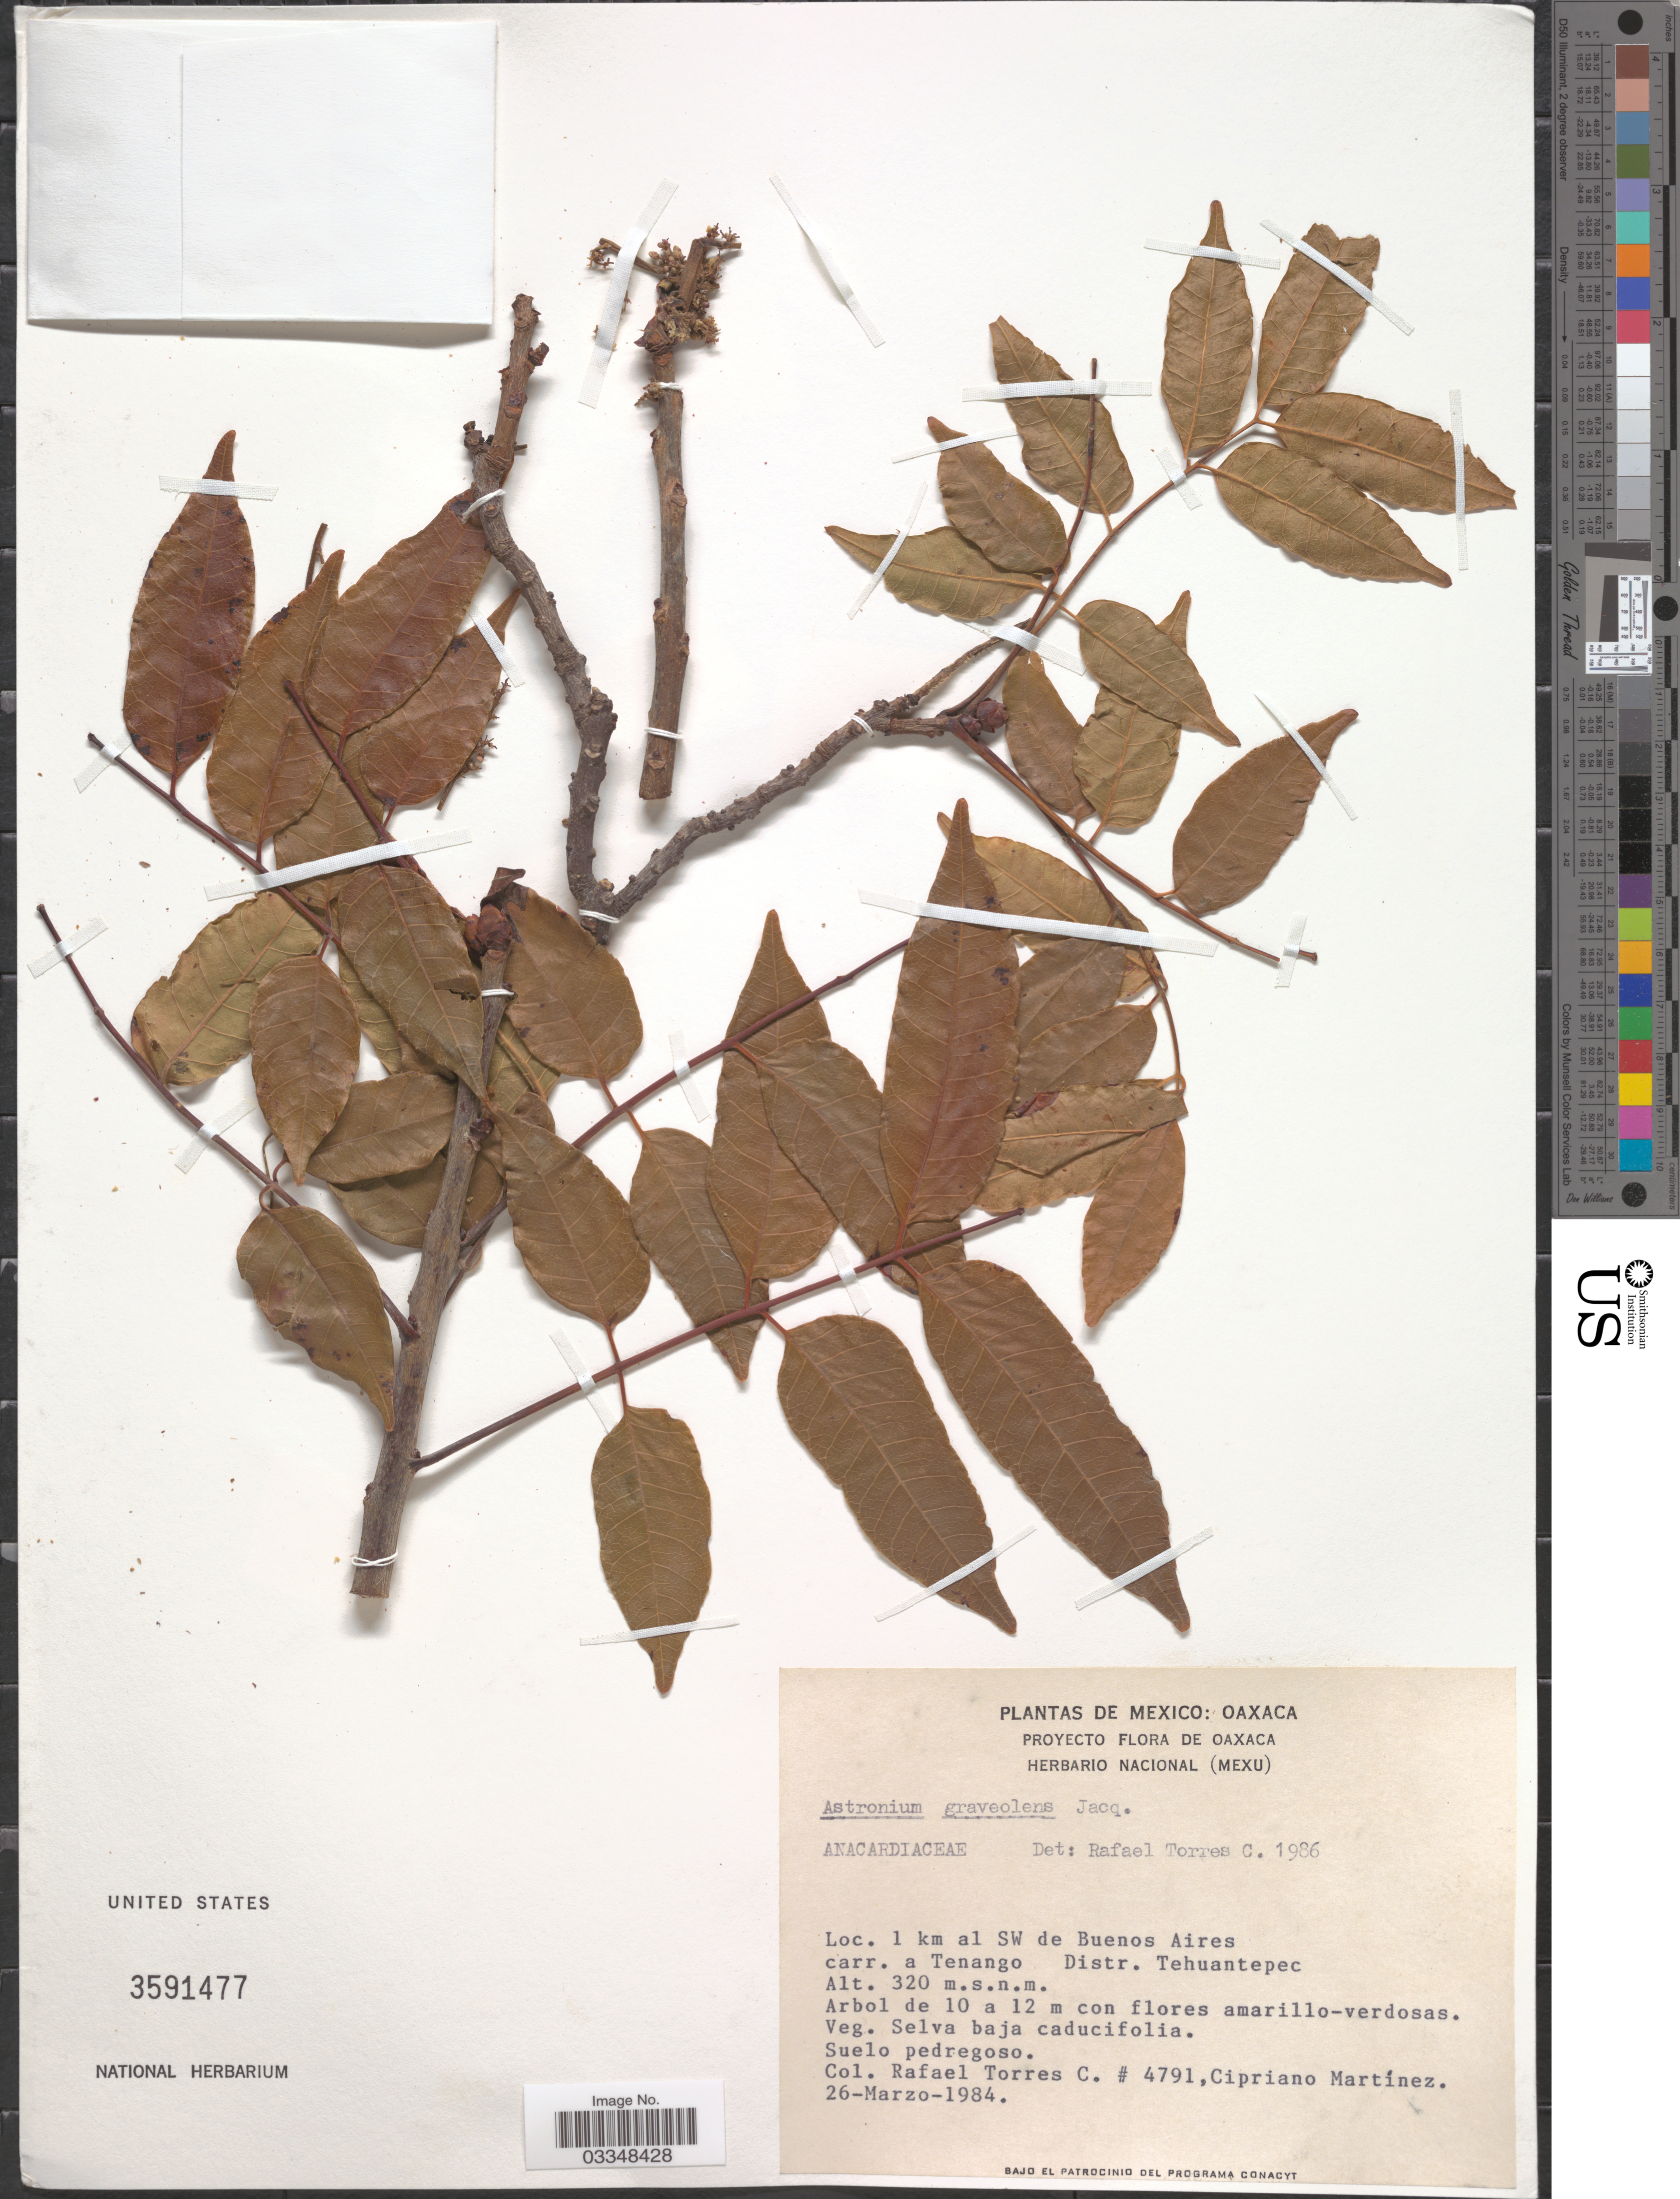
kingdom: Plantae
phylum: Tracheophyta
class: Magnoliopsida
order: Sapindales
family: Anacardiaceae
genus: Astronium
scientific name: Astronium graveolens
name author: Jacq.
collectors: R. Torres C. & C. Martínez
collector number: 4791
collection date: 1984-03-26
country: Mexico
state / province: Oaxaca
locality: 1 km al SW de Buenos Aires carr. a Tenango, Distr. Tehuantepec.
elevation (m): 320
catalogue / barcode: US 3591477